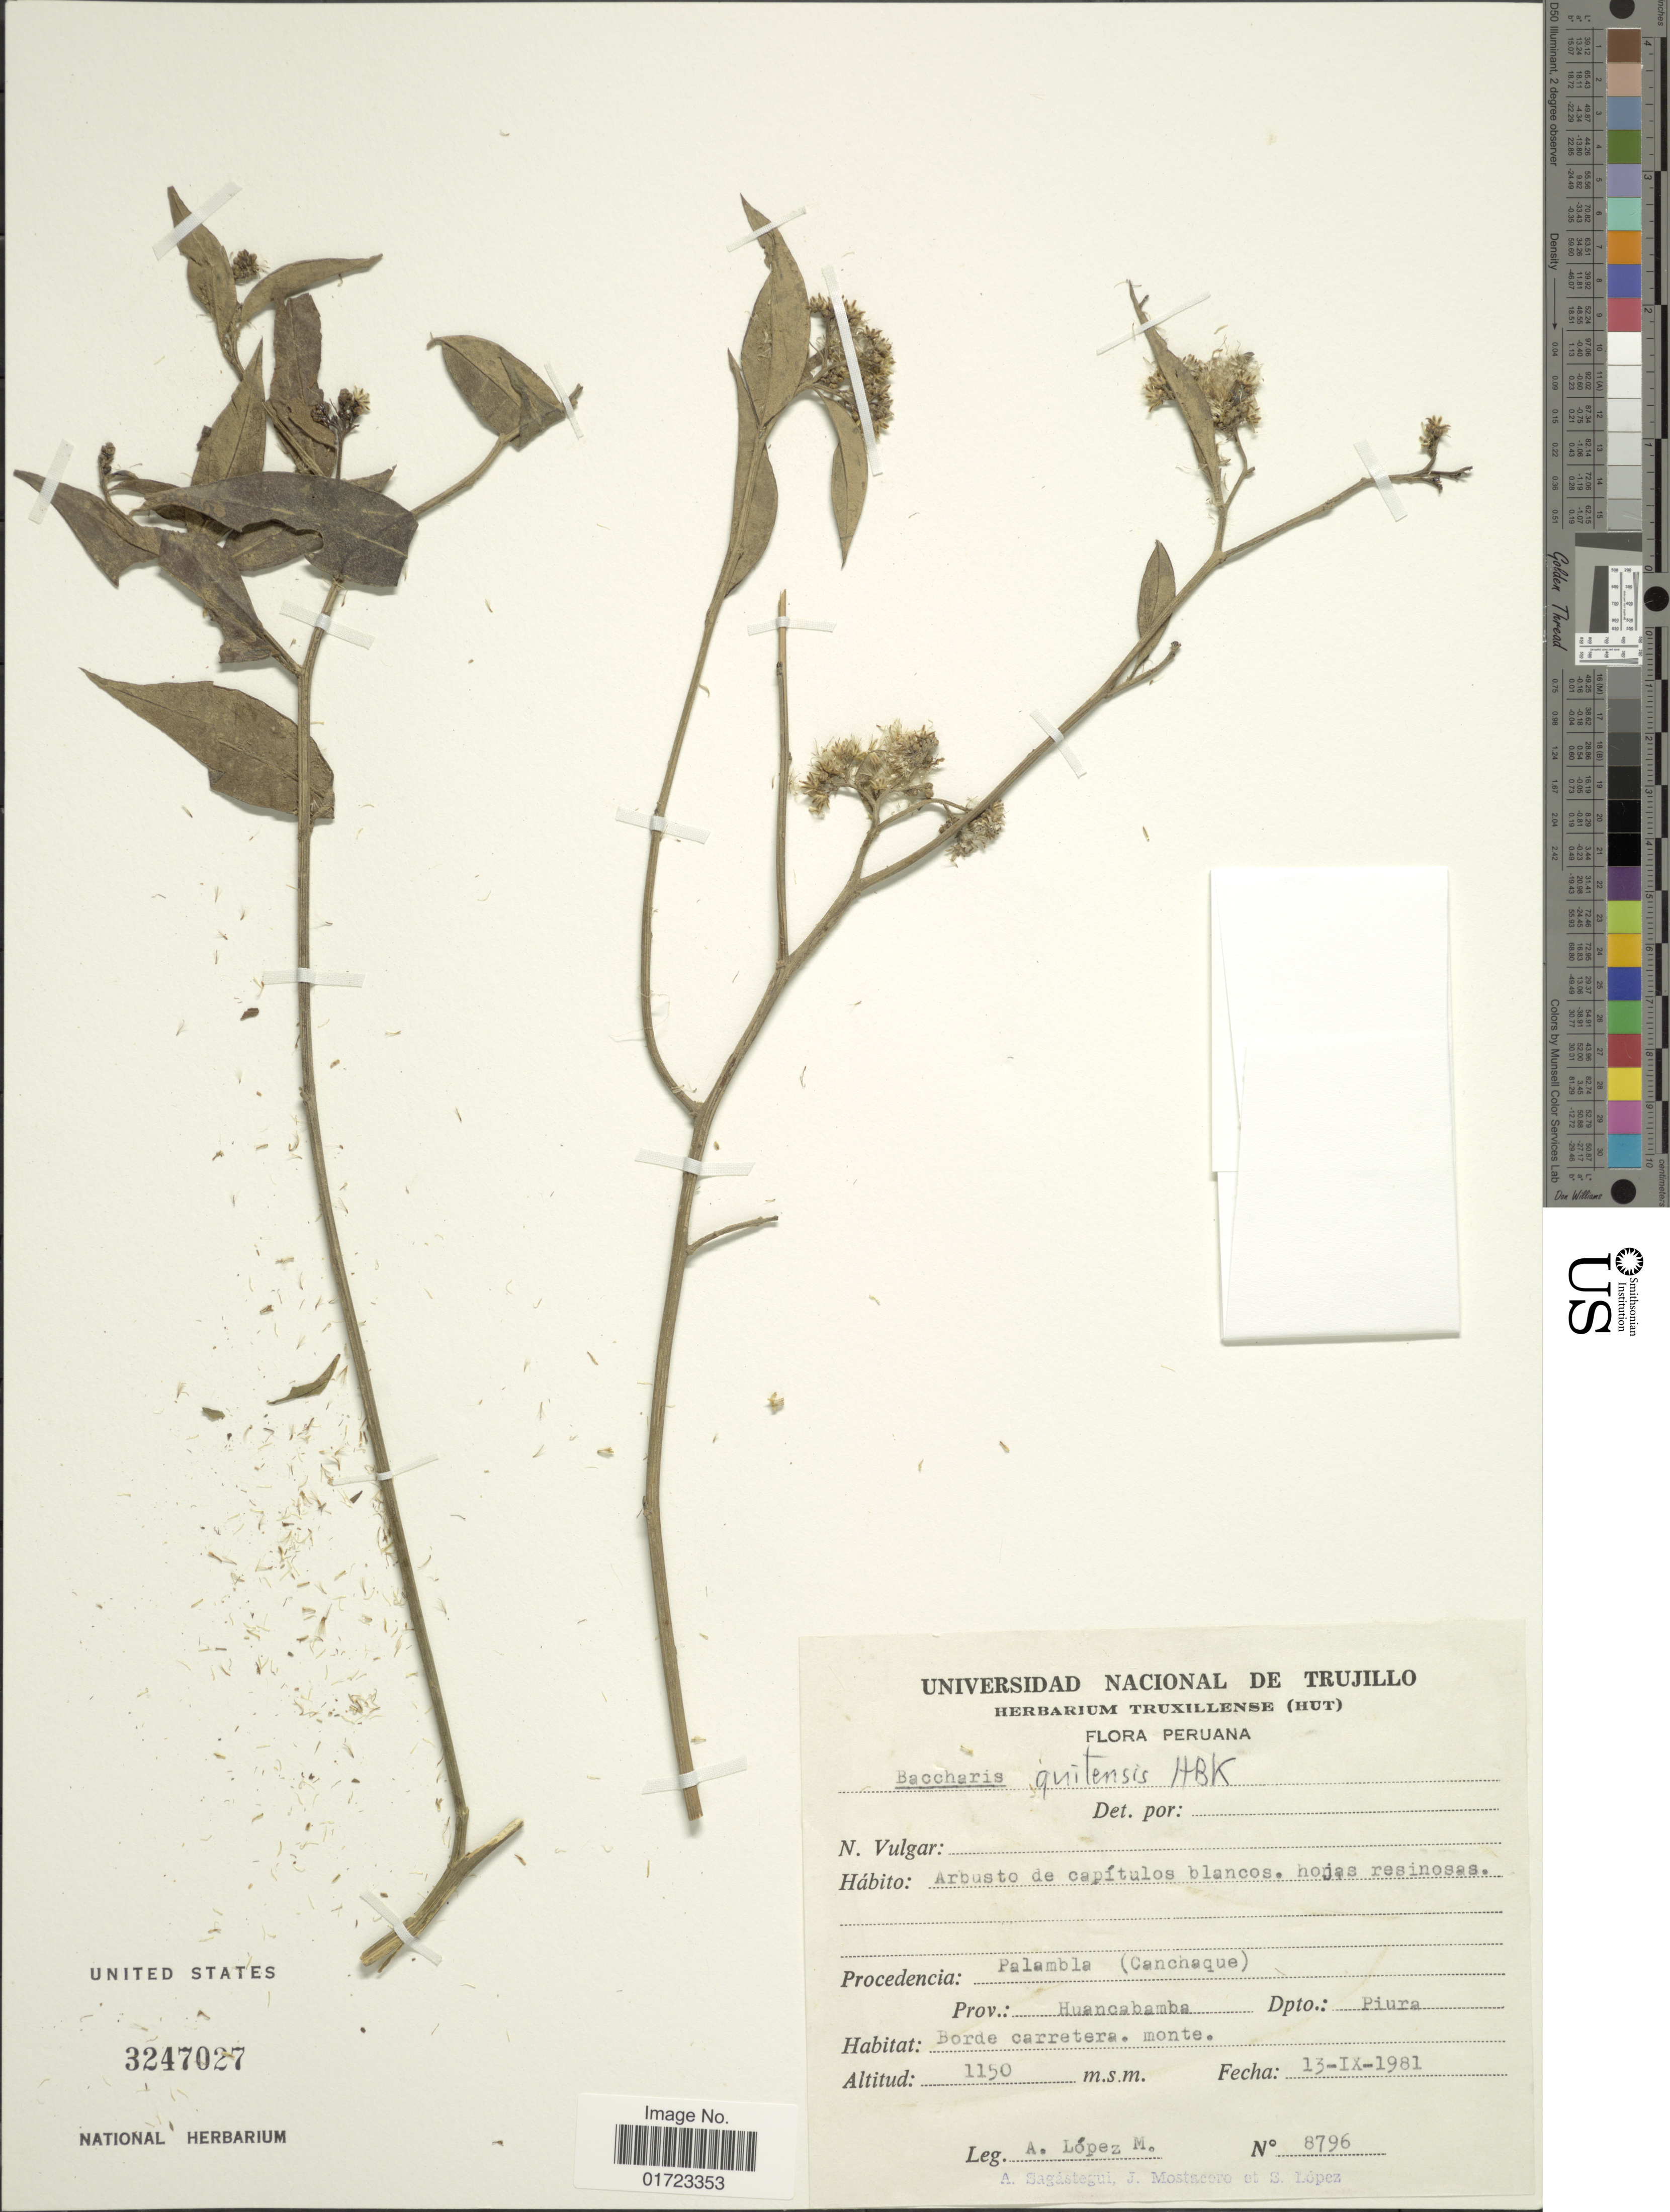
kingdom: Plantae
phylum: Tracheophyta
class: Magnoliopsida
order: Asterales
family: Asteraceae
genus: Baccharis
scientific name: Baccharis quitensis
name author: Kunth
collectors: A. López M.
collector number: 8796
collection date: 1981-09-13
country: Peru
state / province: Piura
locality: Palambla (Canchaque) Prov.: Huancabamba, Dpto.: Piura.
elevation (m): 1150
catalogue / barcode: US 3247027